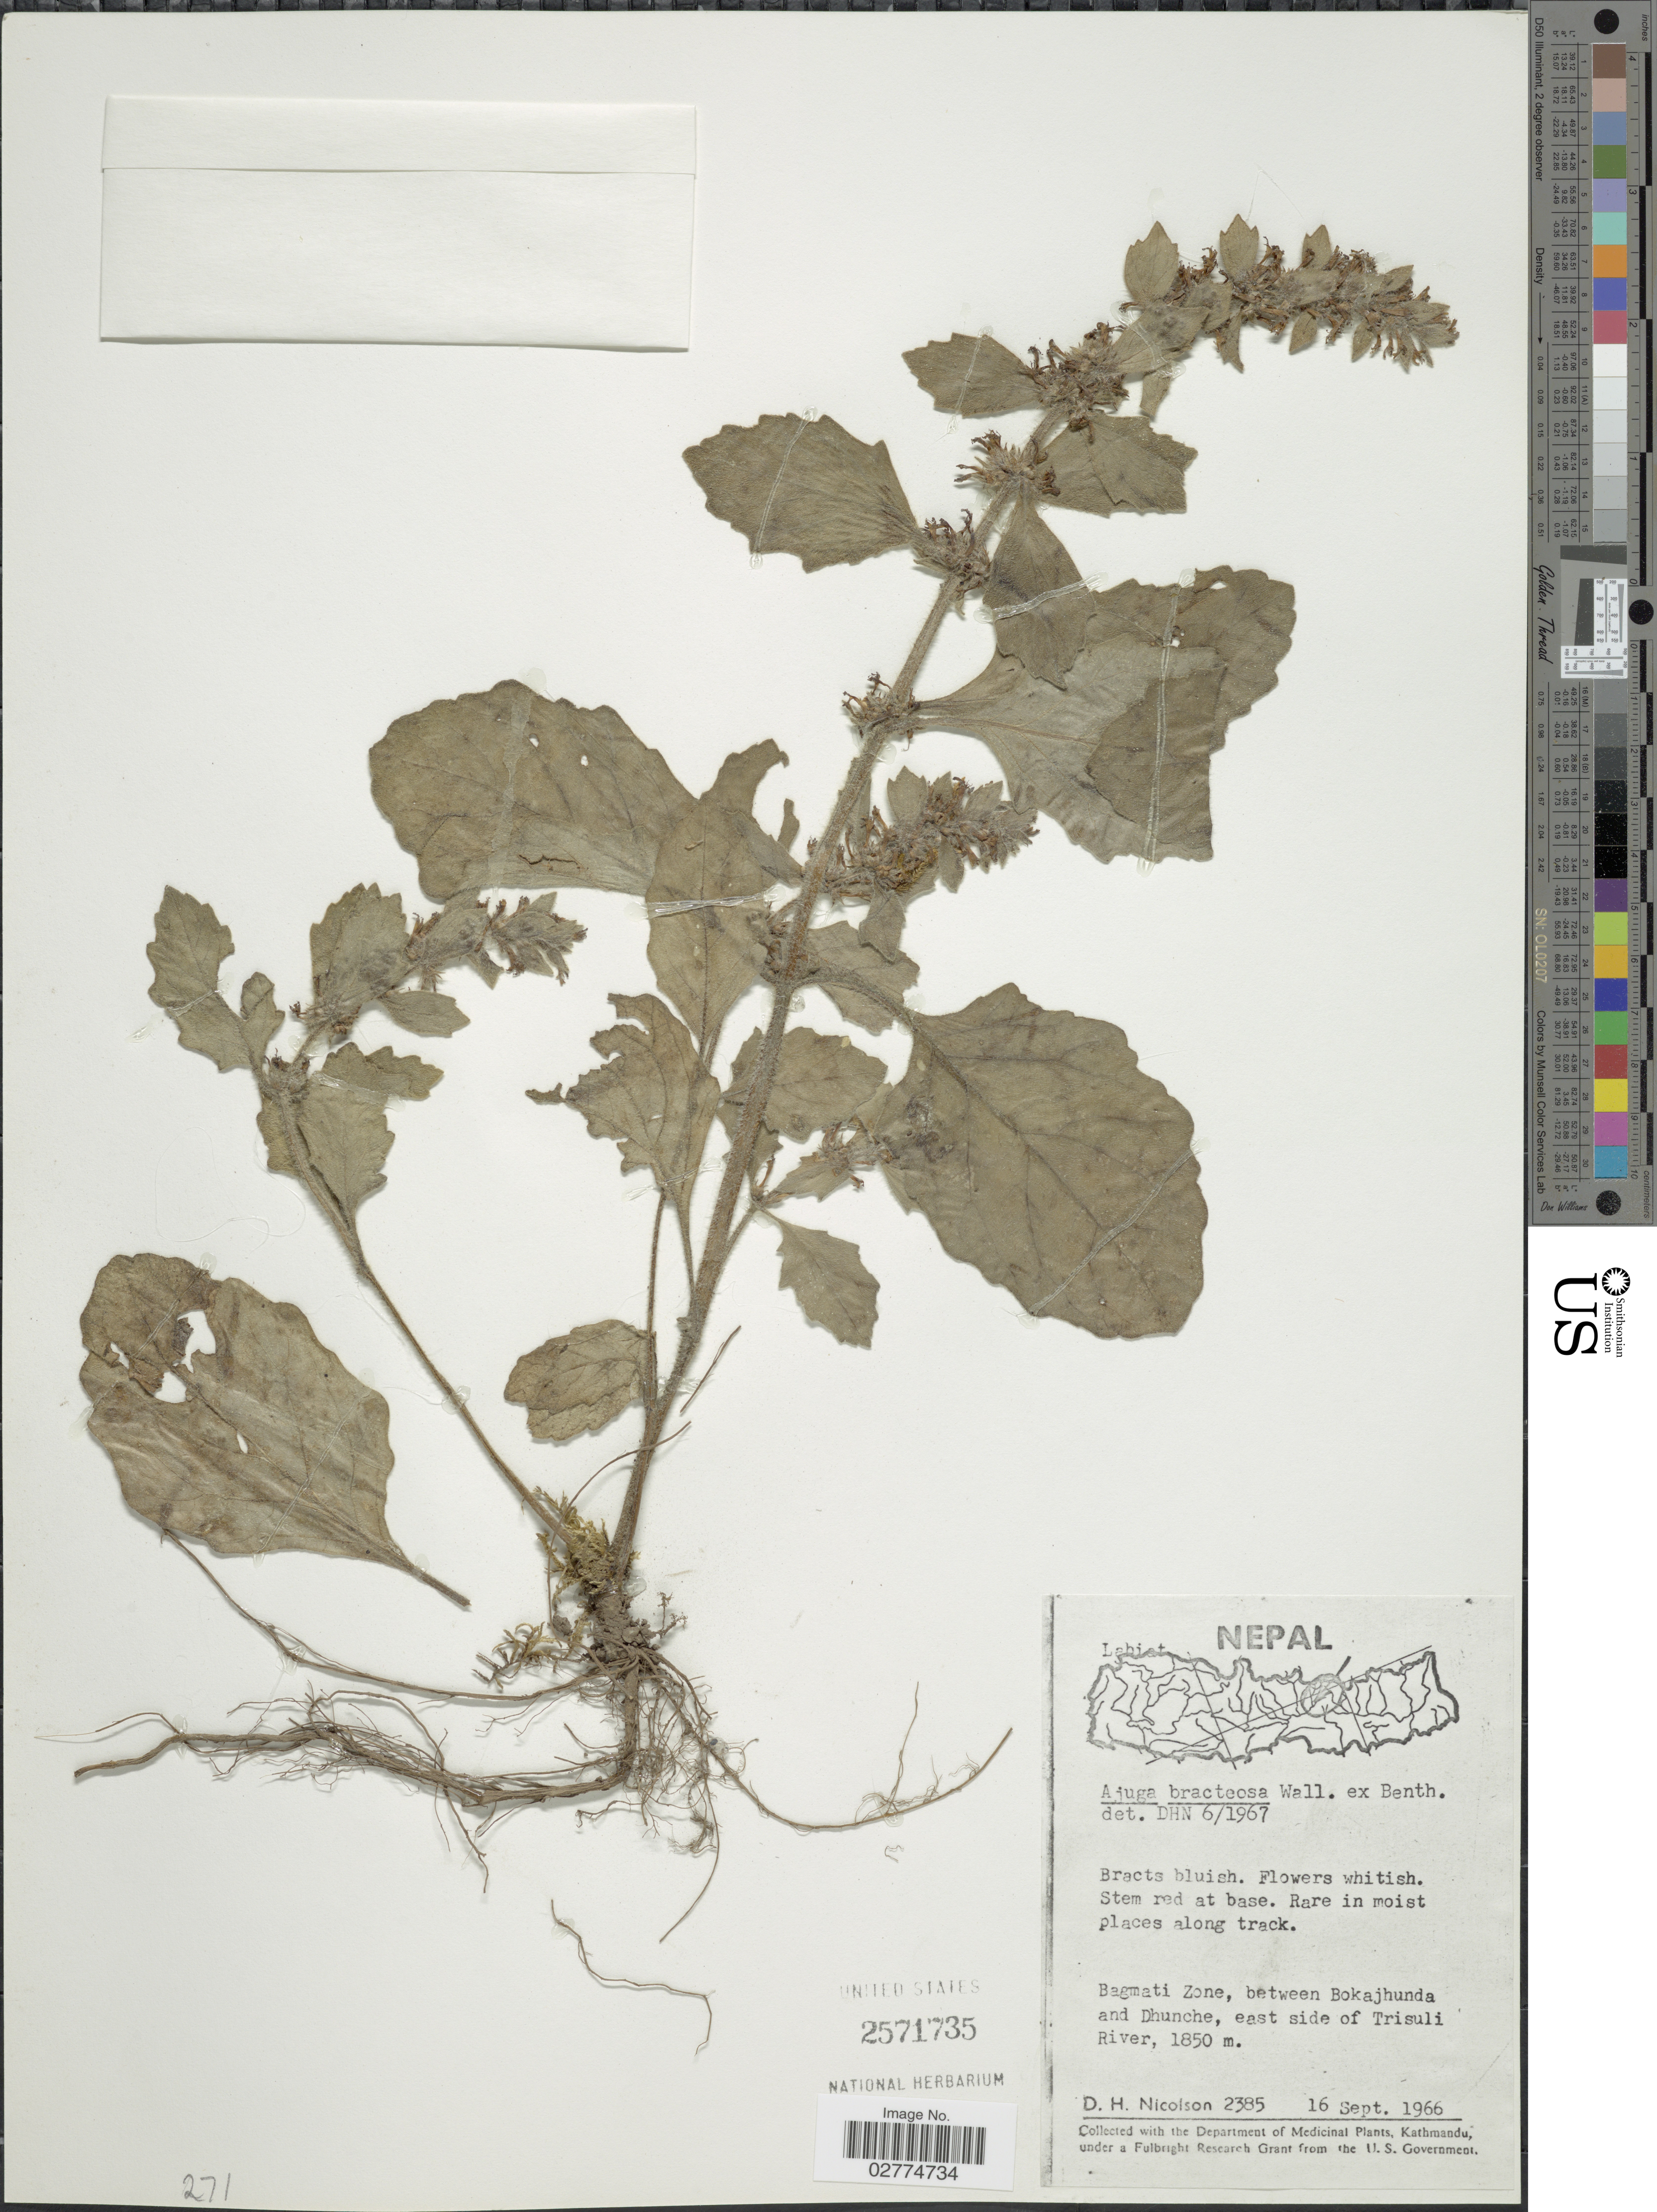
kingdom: Plantae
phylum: Tracheophyta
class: Magnoliopsida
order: Lamiales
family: Lamiaceae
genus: Ajuga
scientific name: Ajuga bracteosa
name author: Wall. ex Benth.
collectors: D. H. Nicolson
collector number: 2385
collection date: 1966-09-16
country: Nepal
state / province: Bagmati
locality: Bagmati Zone, between Bokajhunda and Dhunche, east side of Trisuli River.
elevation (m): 1850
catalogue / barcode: US 2571735